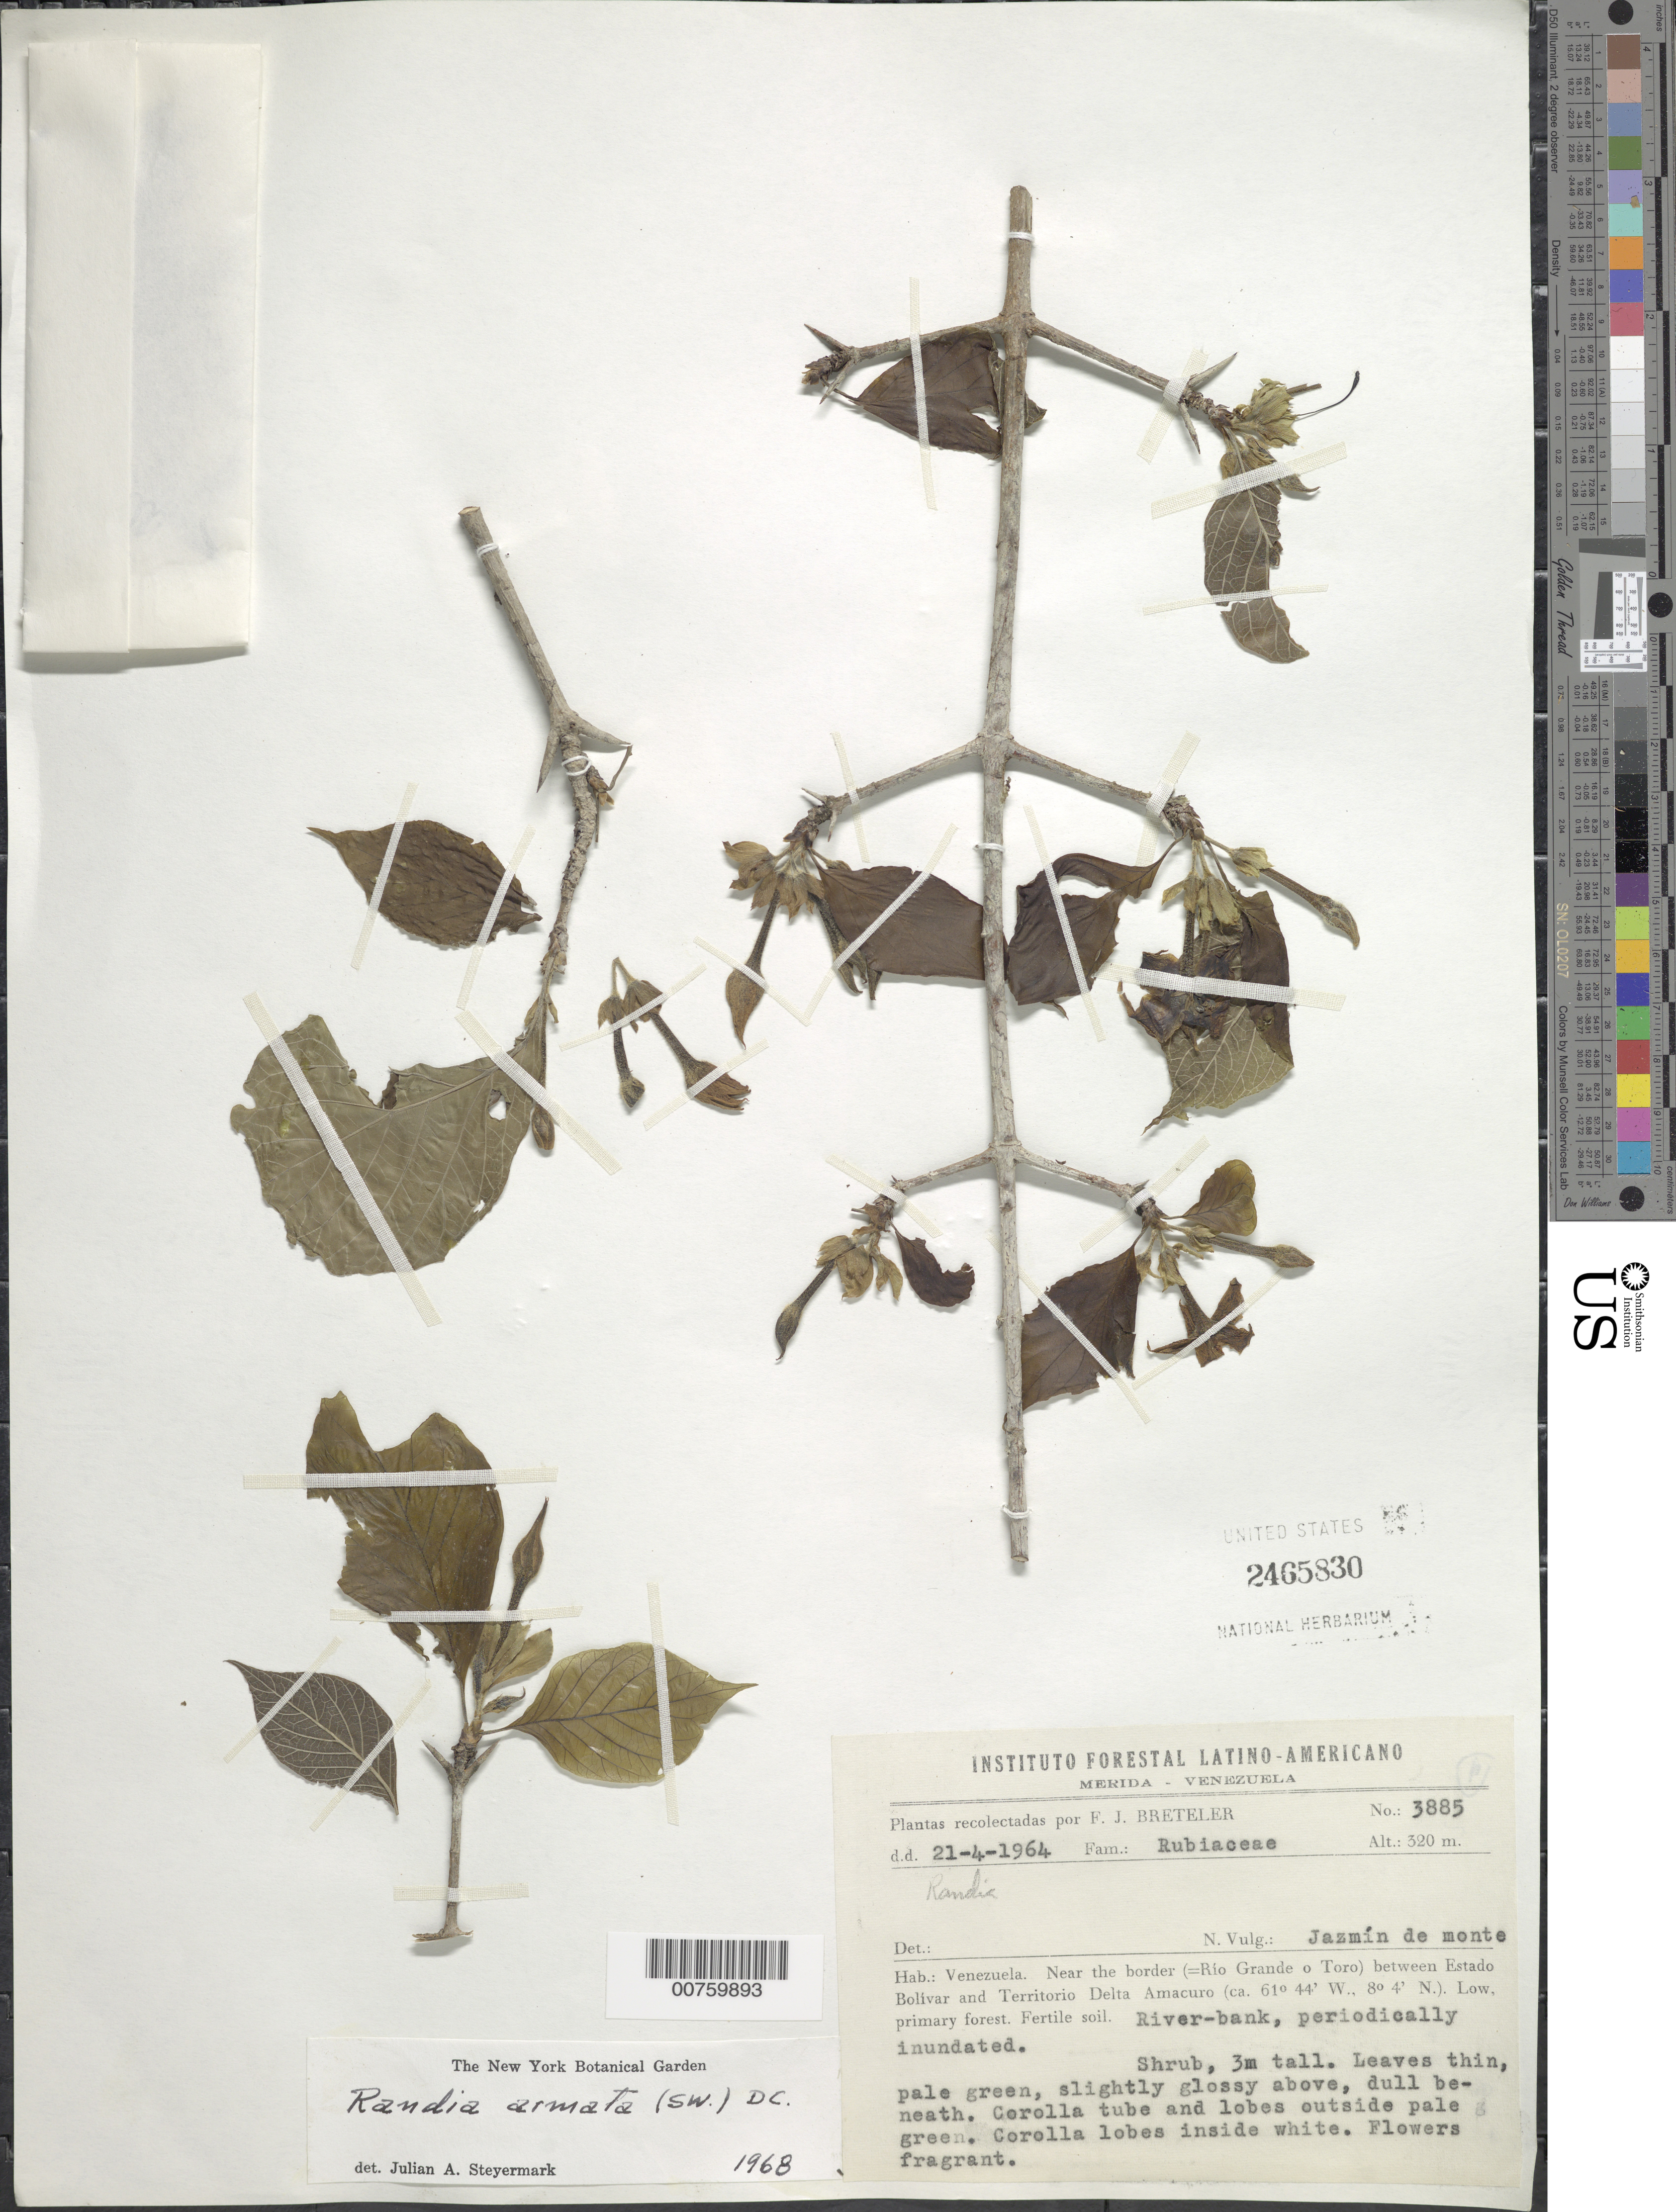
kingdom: Plantae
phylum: Tracheophyta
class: Magnoliopsida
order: Gentianales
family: Rubiaceae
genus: Randia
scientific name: Randia armata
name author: (Sw.) DC.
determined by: Steyermark, Julian A., (VEN)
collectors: F. J. Breteler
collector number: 3885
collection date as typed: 21-Apr-64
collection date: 1964-04-21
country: Venezuela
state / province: Bolívar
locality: Río Grande o Toro, near border between Estado Bolívar and Territorío Delta Amacuro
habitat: Low, primary forest, fertile soil; river-bank, periodically inundated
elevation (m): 320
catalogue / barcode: US 2465830